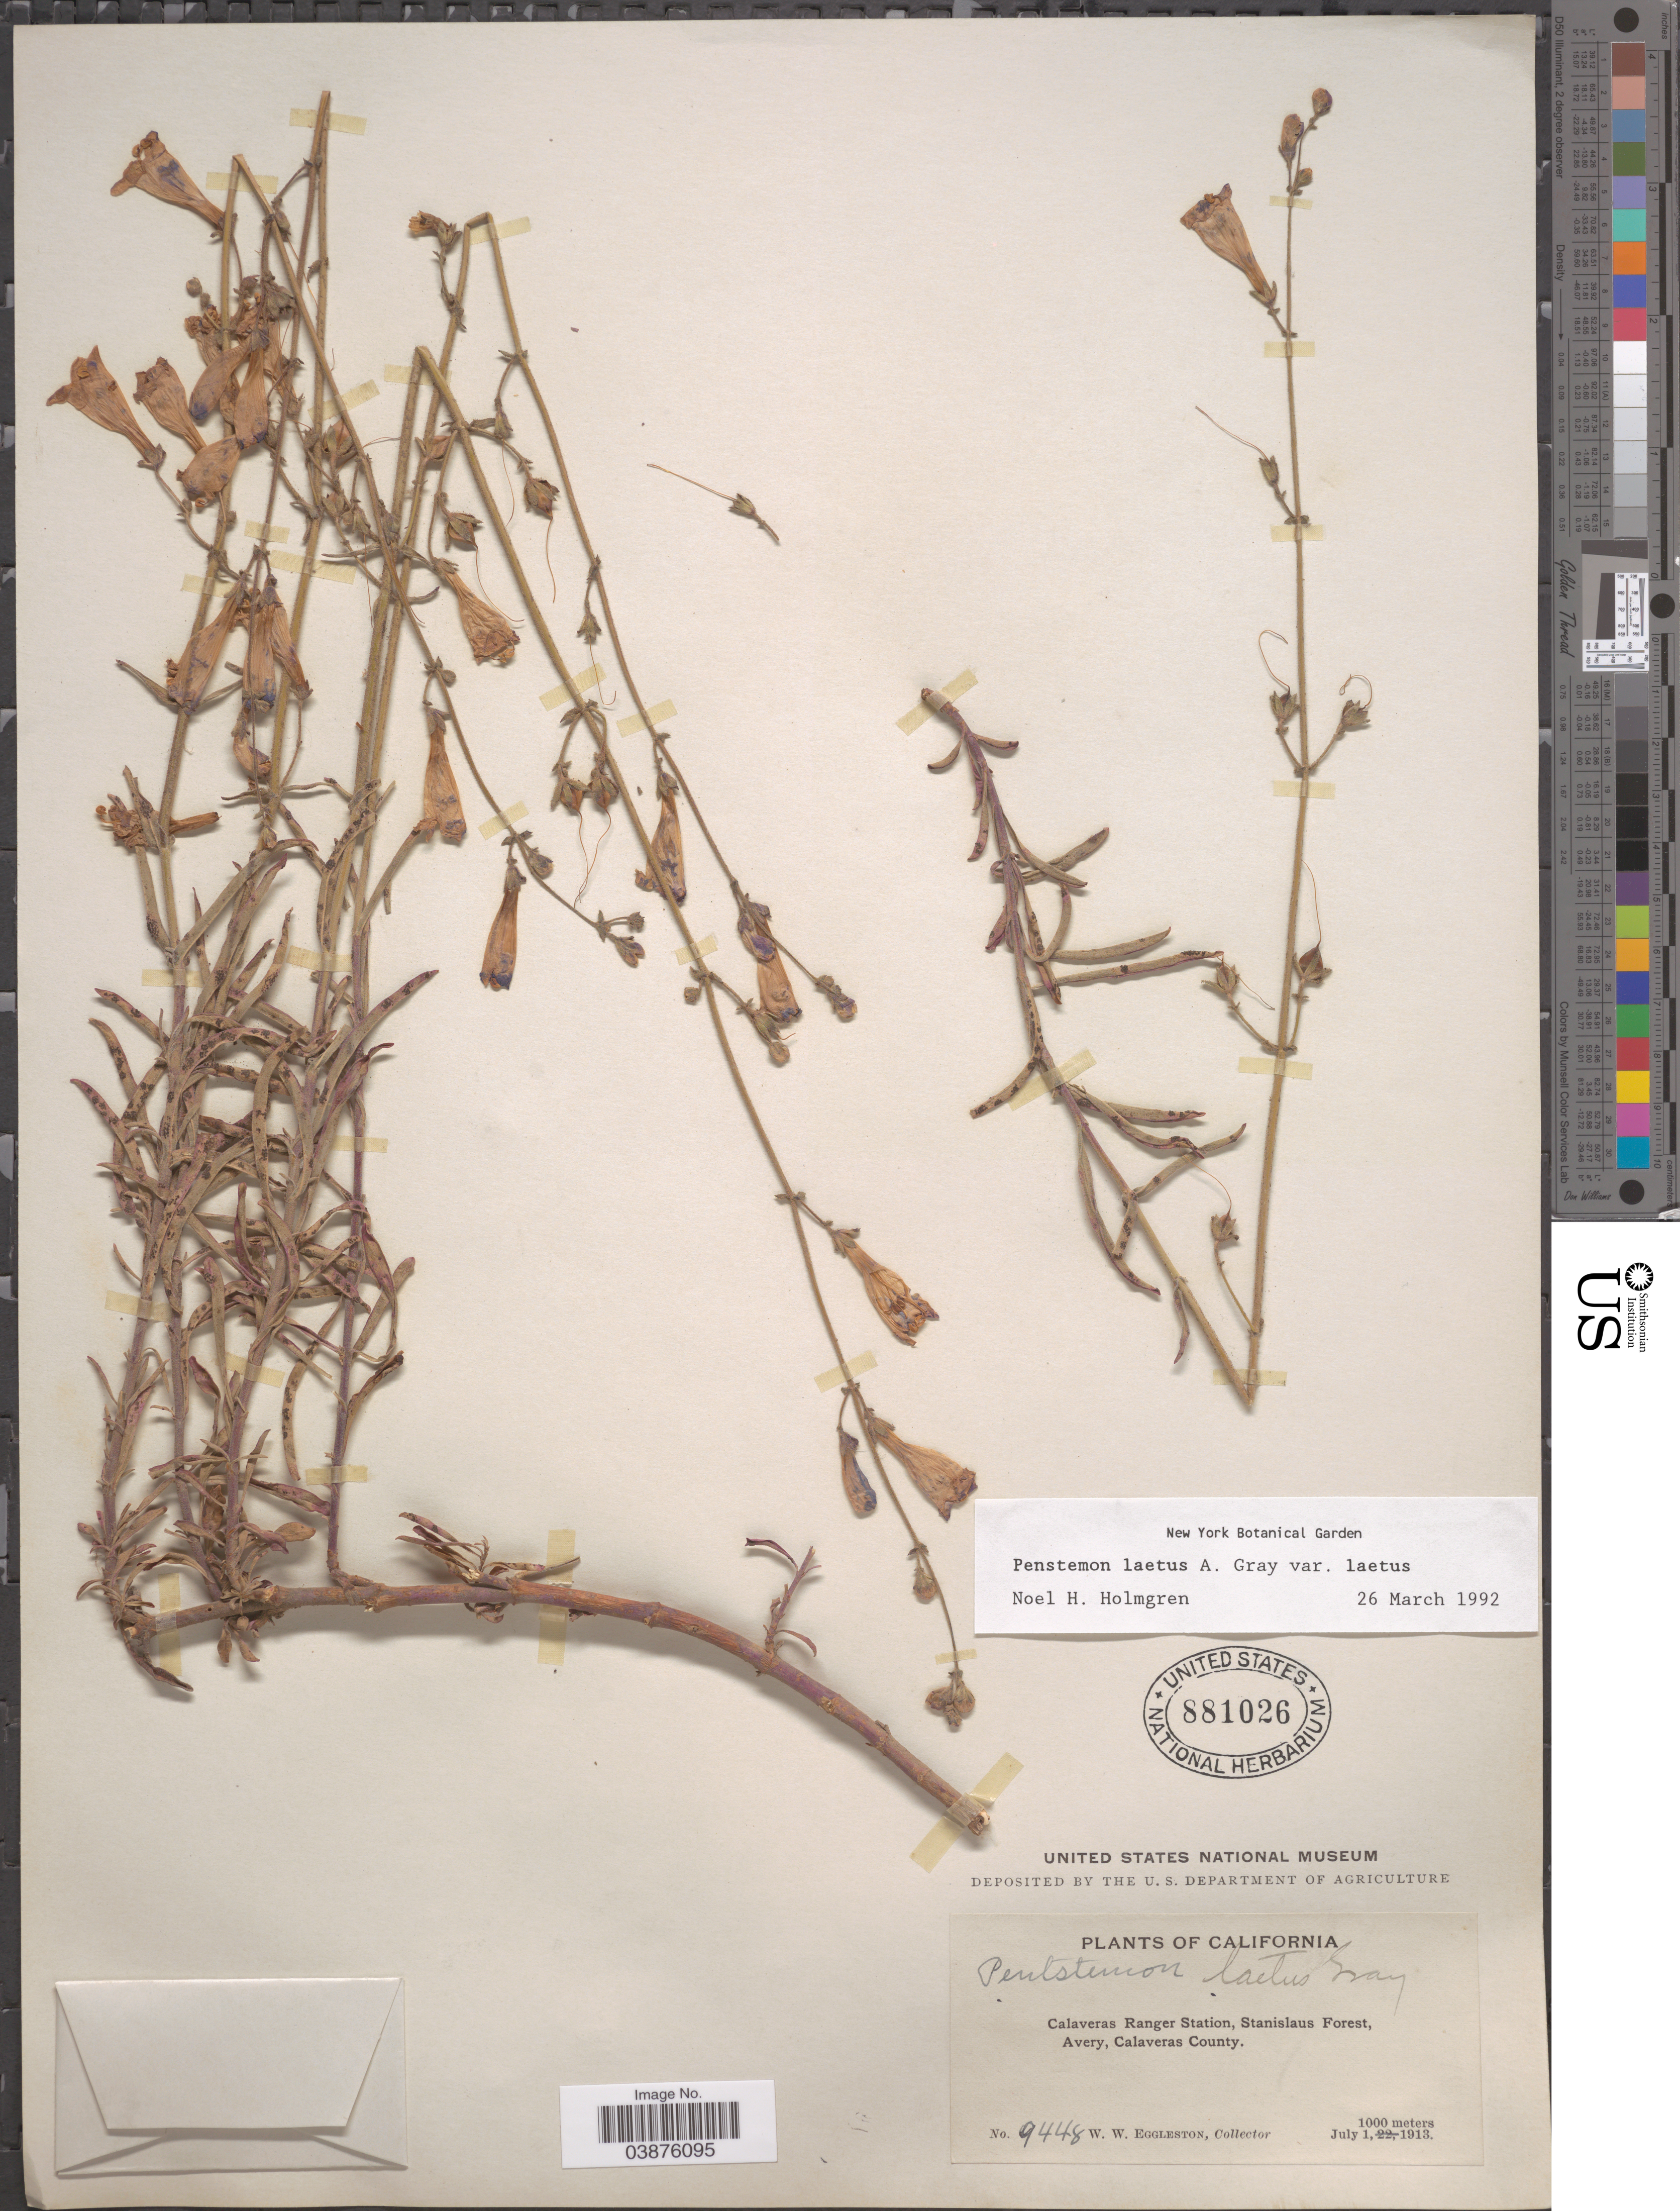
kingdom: Plantae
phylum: Tracheophyta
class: Magnoliopsida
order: Lamiales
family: Plantaginaceae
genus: Penstemon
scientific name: Penstemon laetus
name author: A. Gray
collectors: W. W. Eggleston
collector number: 9448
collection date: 1913-07-01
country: United States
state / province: California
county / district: Calaveras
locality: Calaveras Ranger Station, Stanislaus Forest, Avery, Calaveras County.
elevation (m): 1000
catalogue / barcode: US 881026